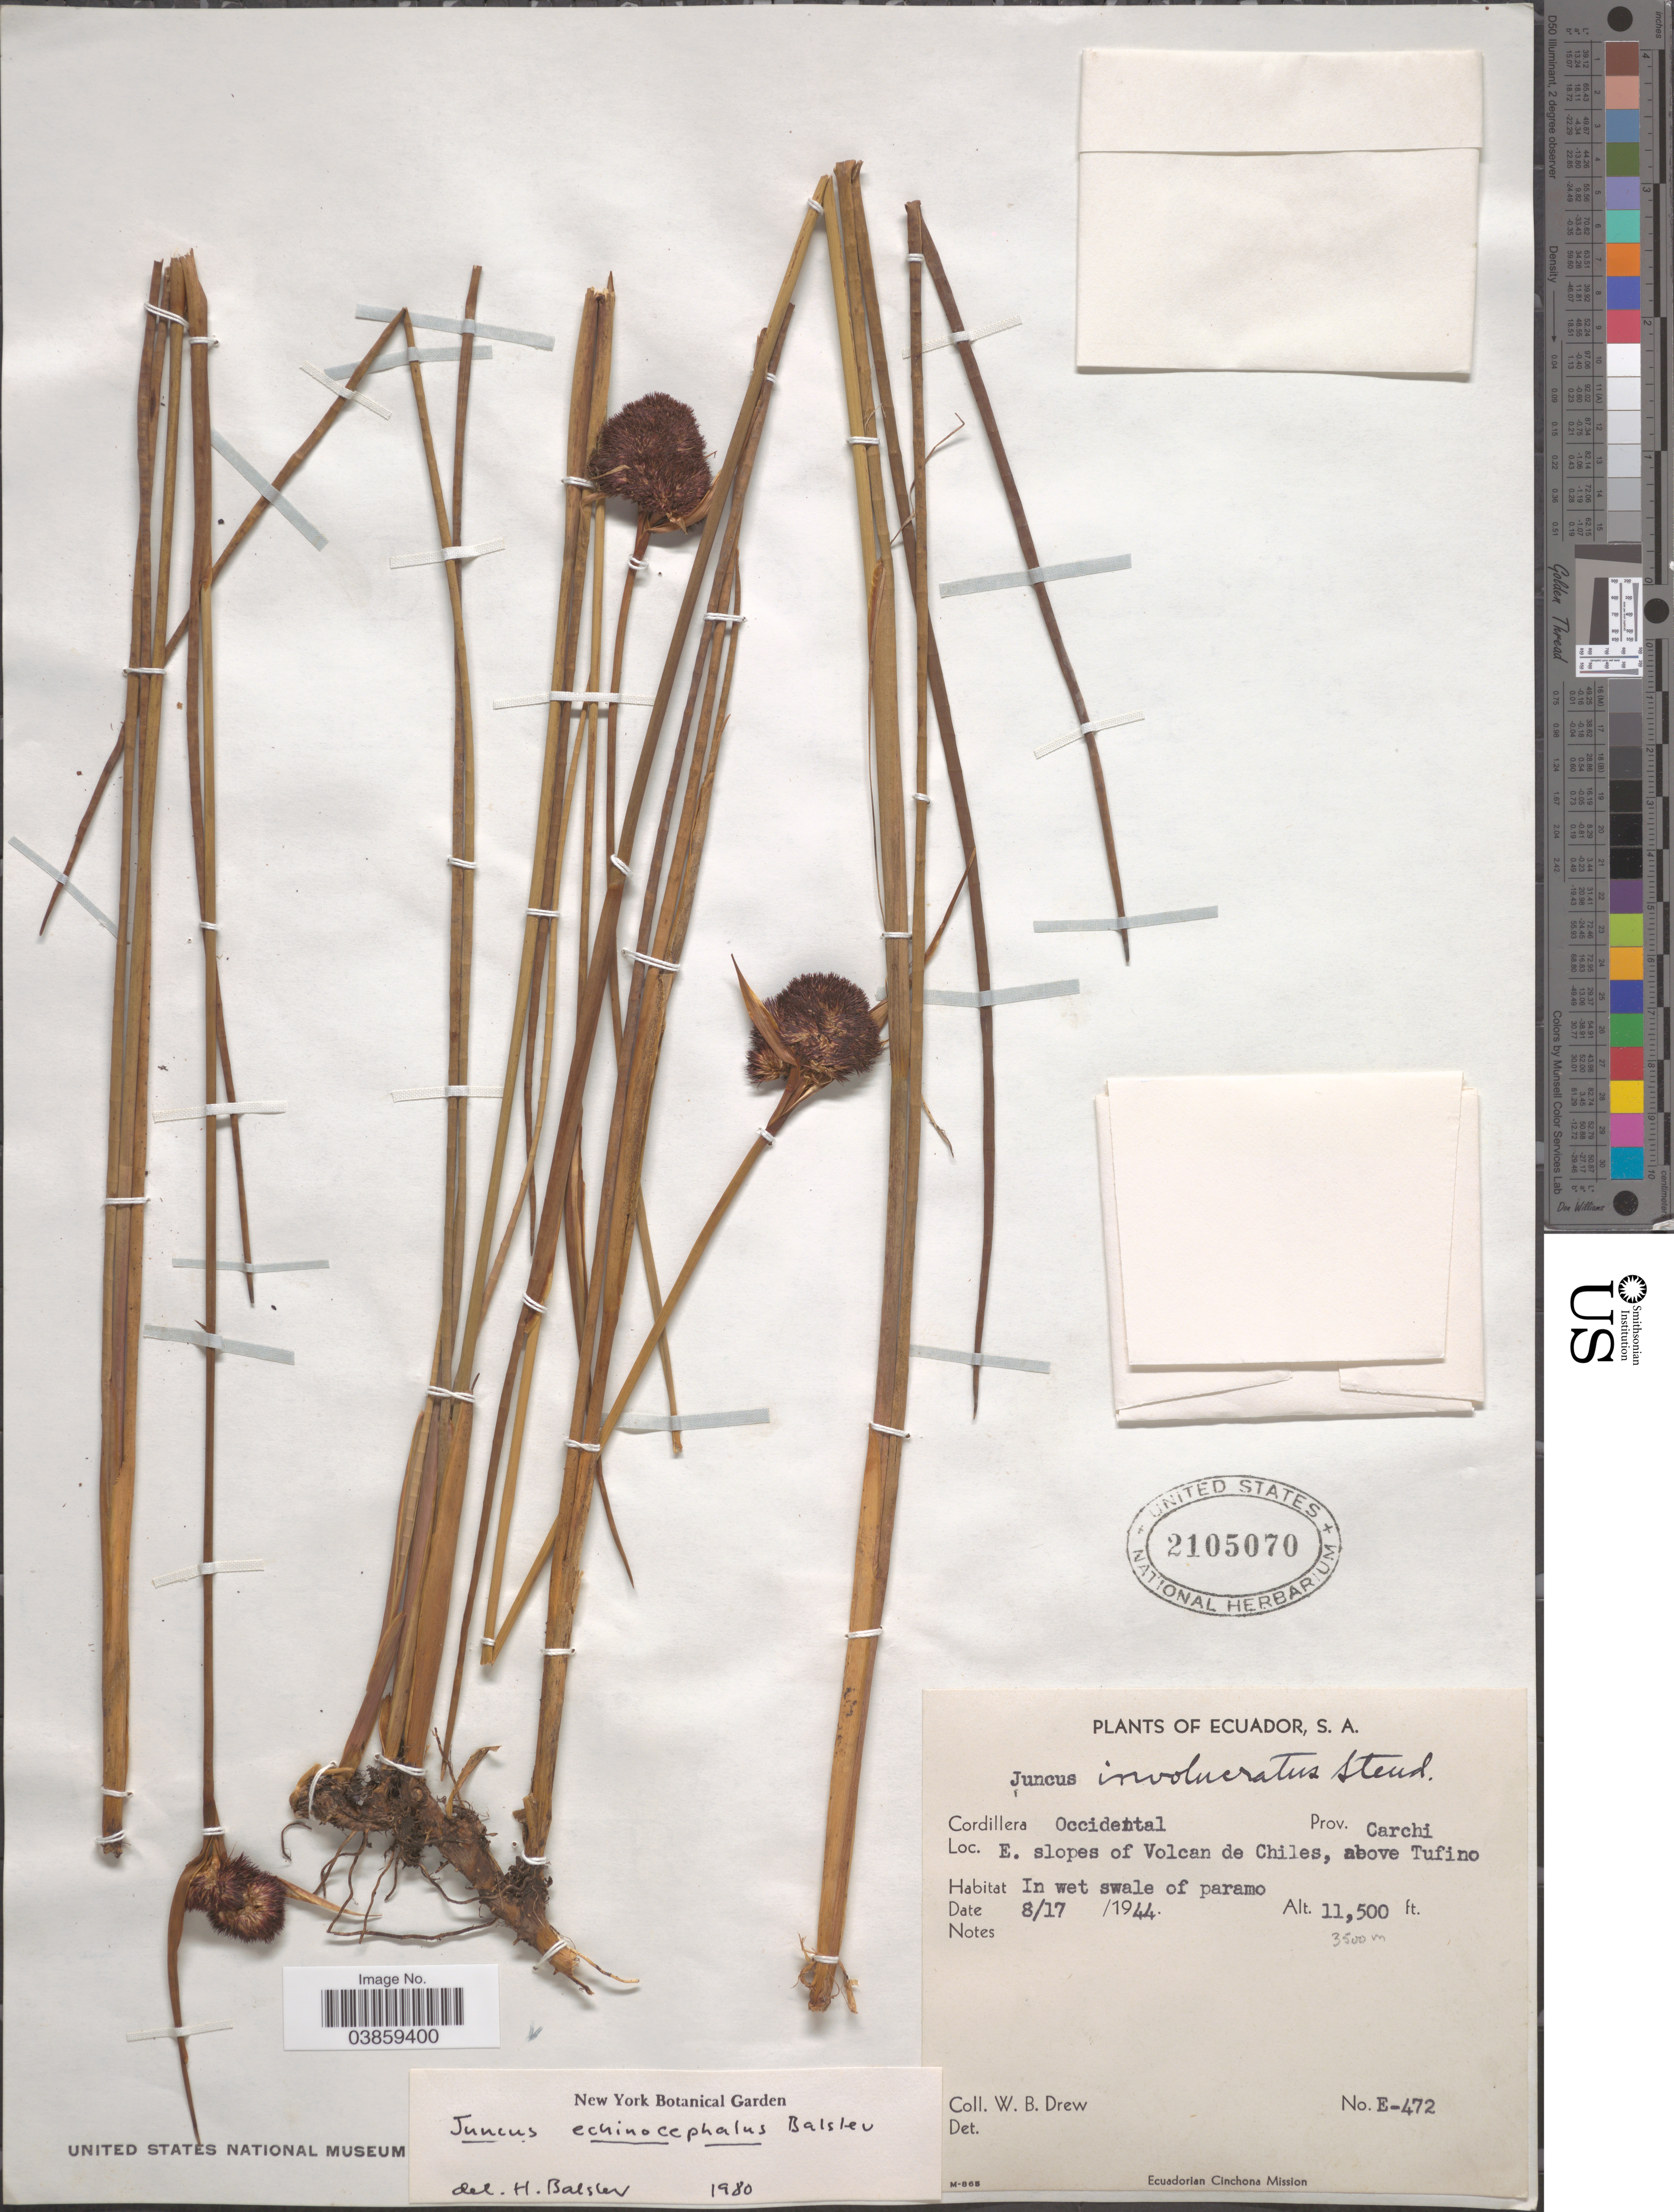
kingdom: Plantae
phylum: Tracheophyta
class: Liliopsida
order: Poales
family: Juncaceae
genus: Juncus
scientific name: Juncus echinocephalus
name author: Balslev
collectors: W. B. Drew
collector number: E-472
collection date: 1944-08-17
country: Ecuador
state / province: Carchi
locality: Cordillera Occidental. E. slopes of Volcan de Chiles, above Tufino.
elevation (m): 3505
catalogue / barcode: US 2105070